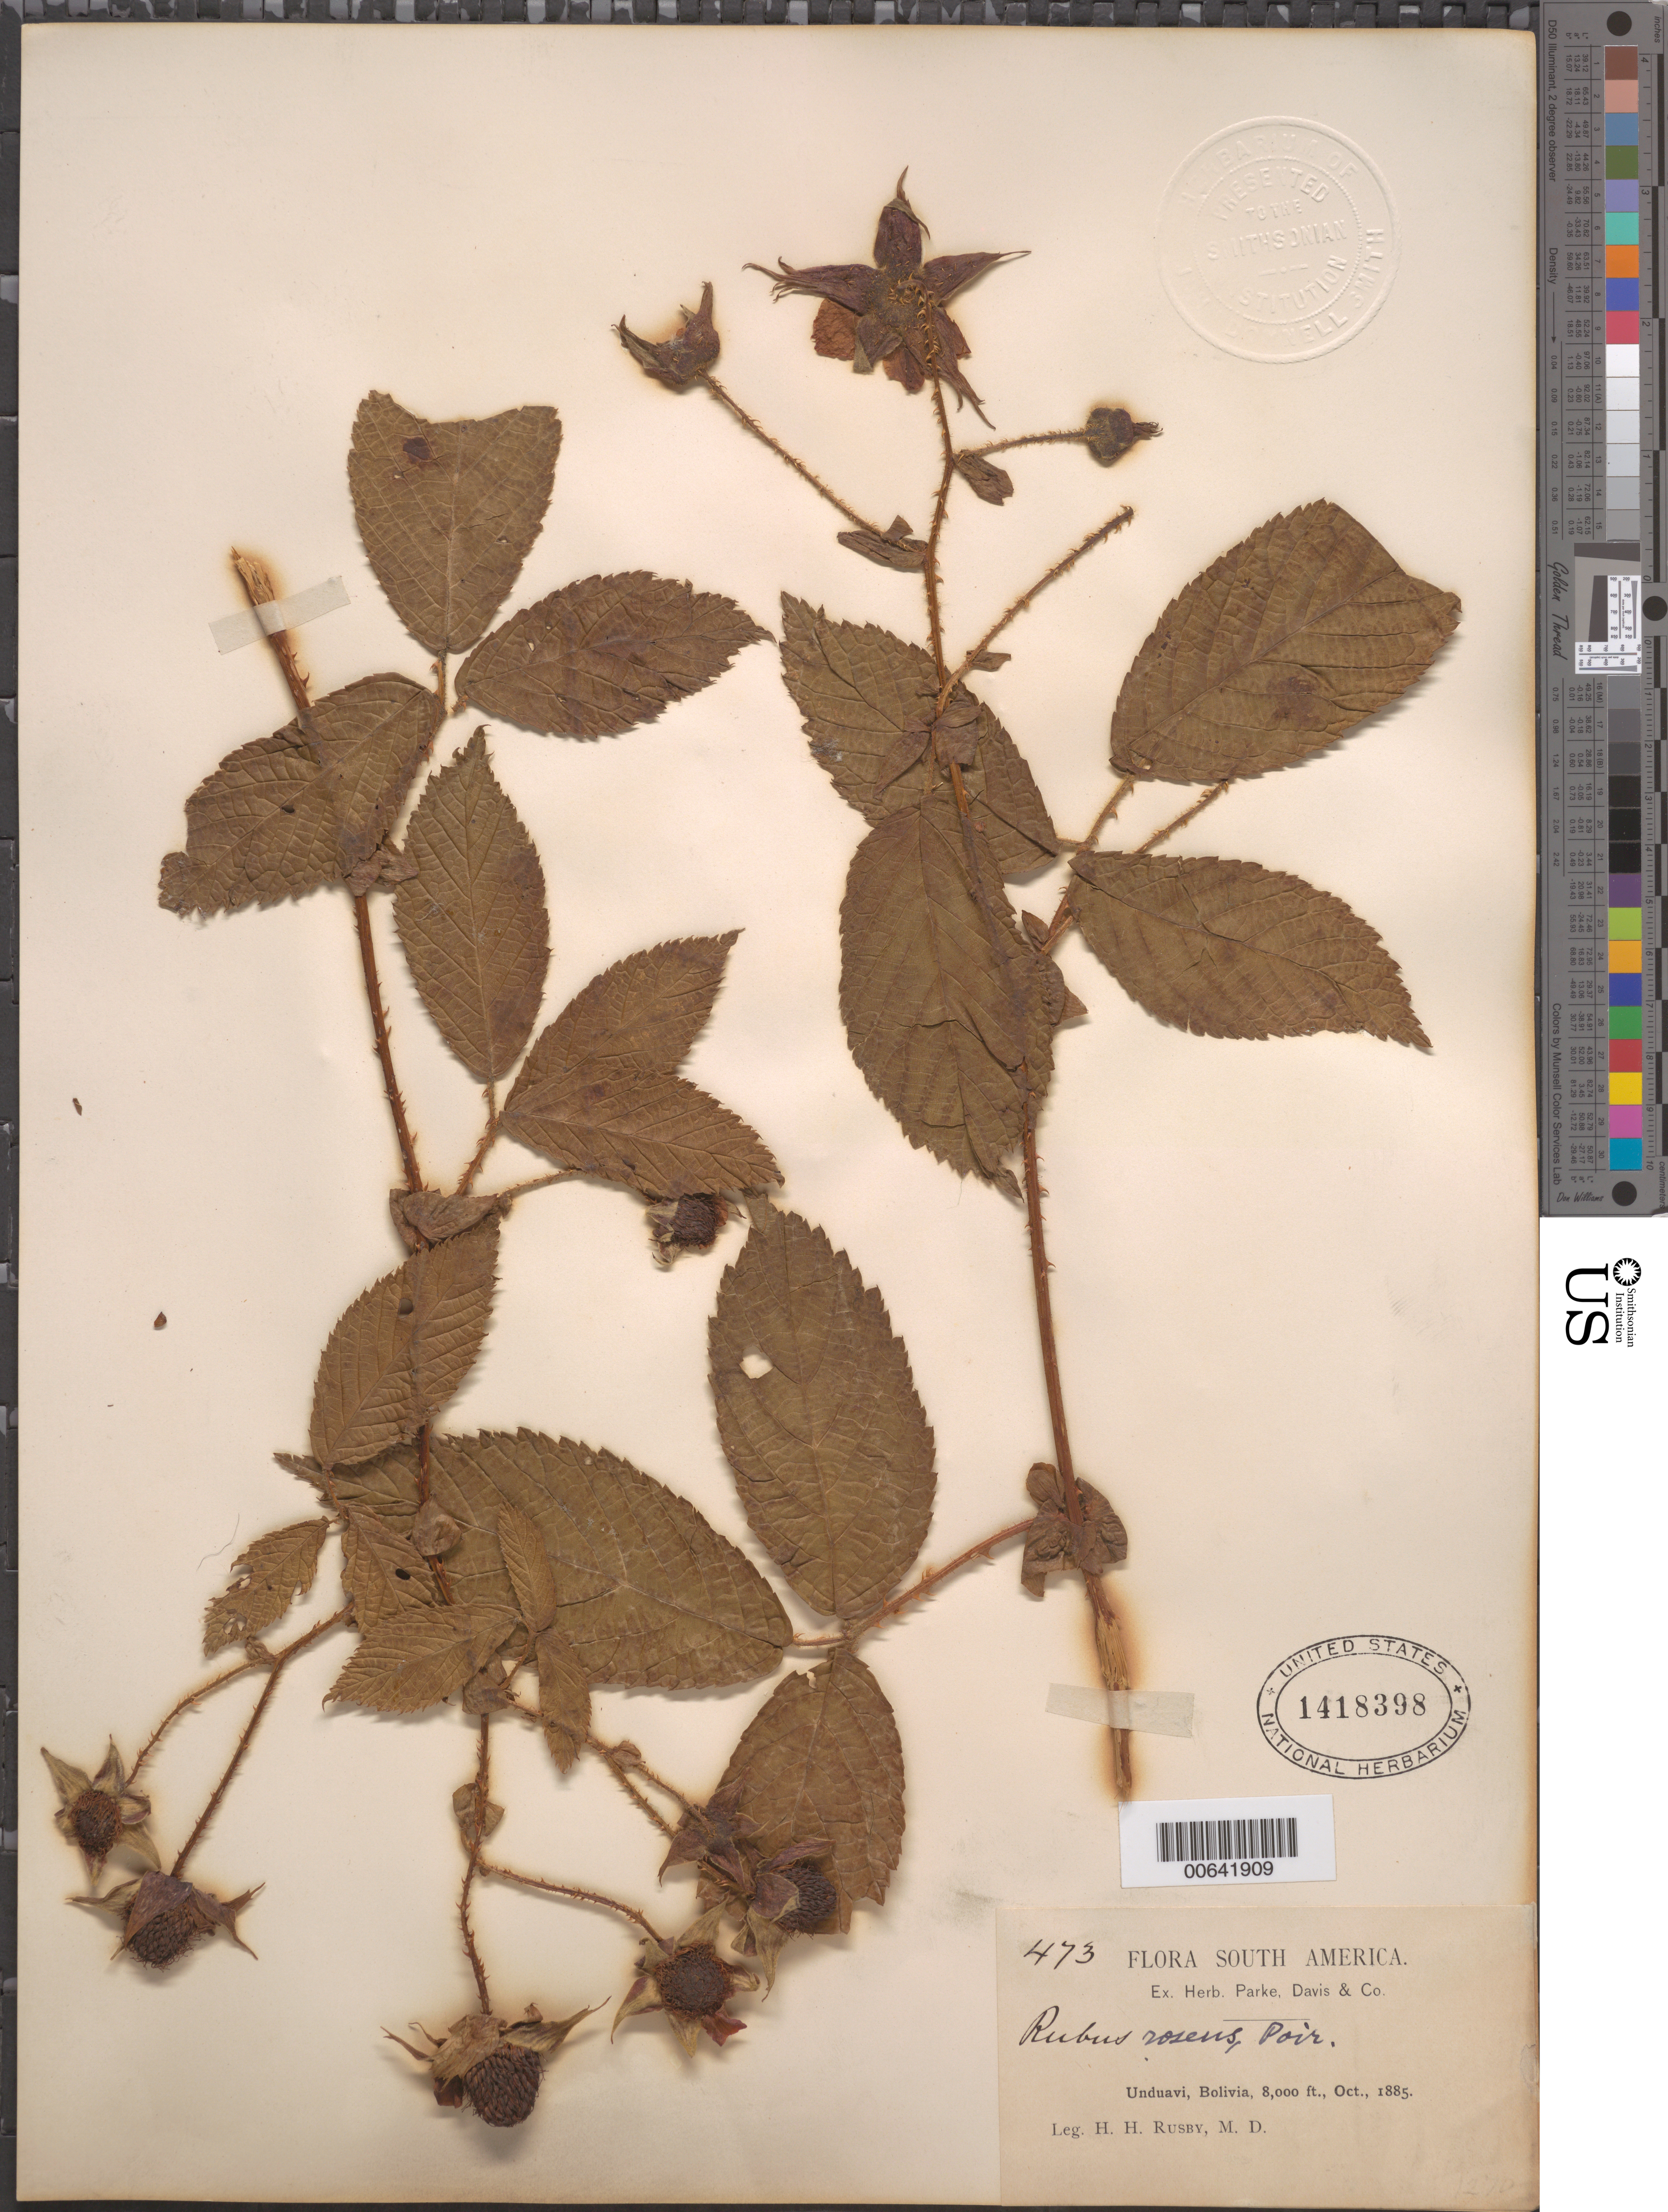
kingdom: Plantae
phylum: Tracheophyta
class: Magnoliopsida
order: Rosales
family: Rosaceae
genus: Rubus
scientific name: Rubus roseus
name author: Poir.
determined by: Singer, A.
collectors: H. H. Rusby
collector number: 473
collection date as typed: Nov 1885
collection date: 1885-11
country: Bolivia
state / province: La Paz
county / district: Nor Yungas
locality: Unduavi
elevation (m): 2438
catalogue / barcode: US 1418398